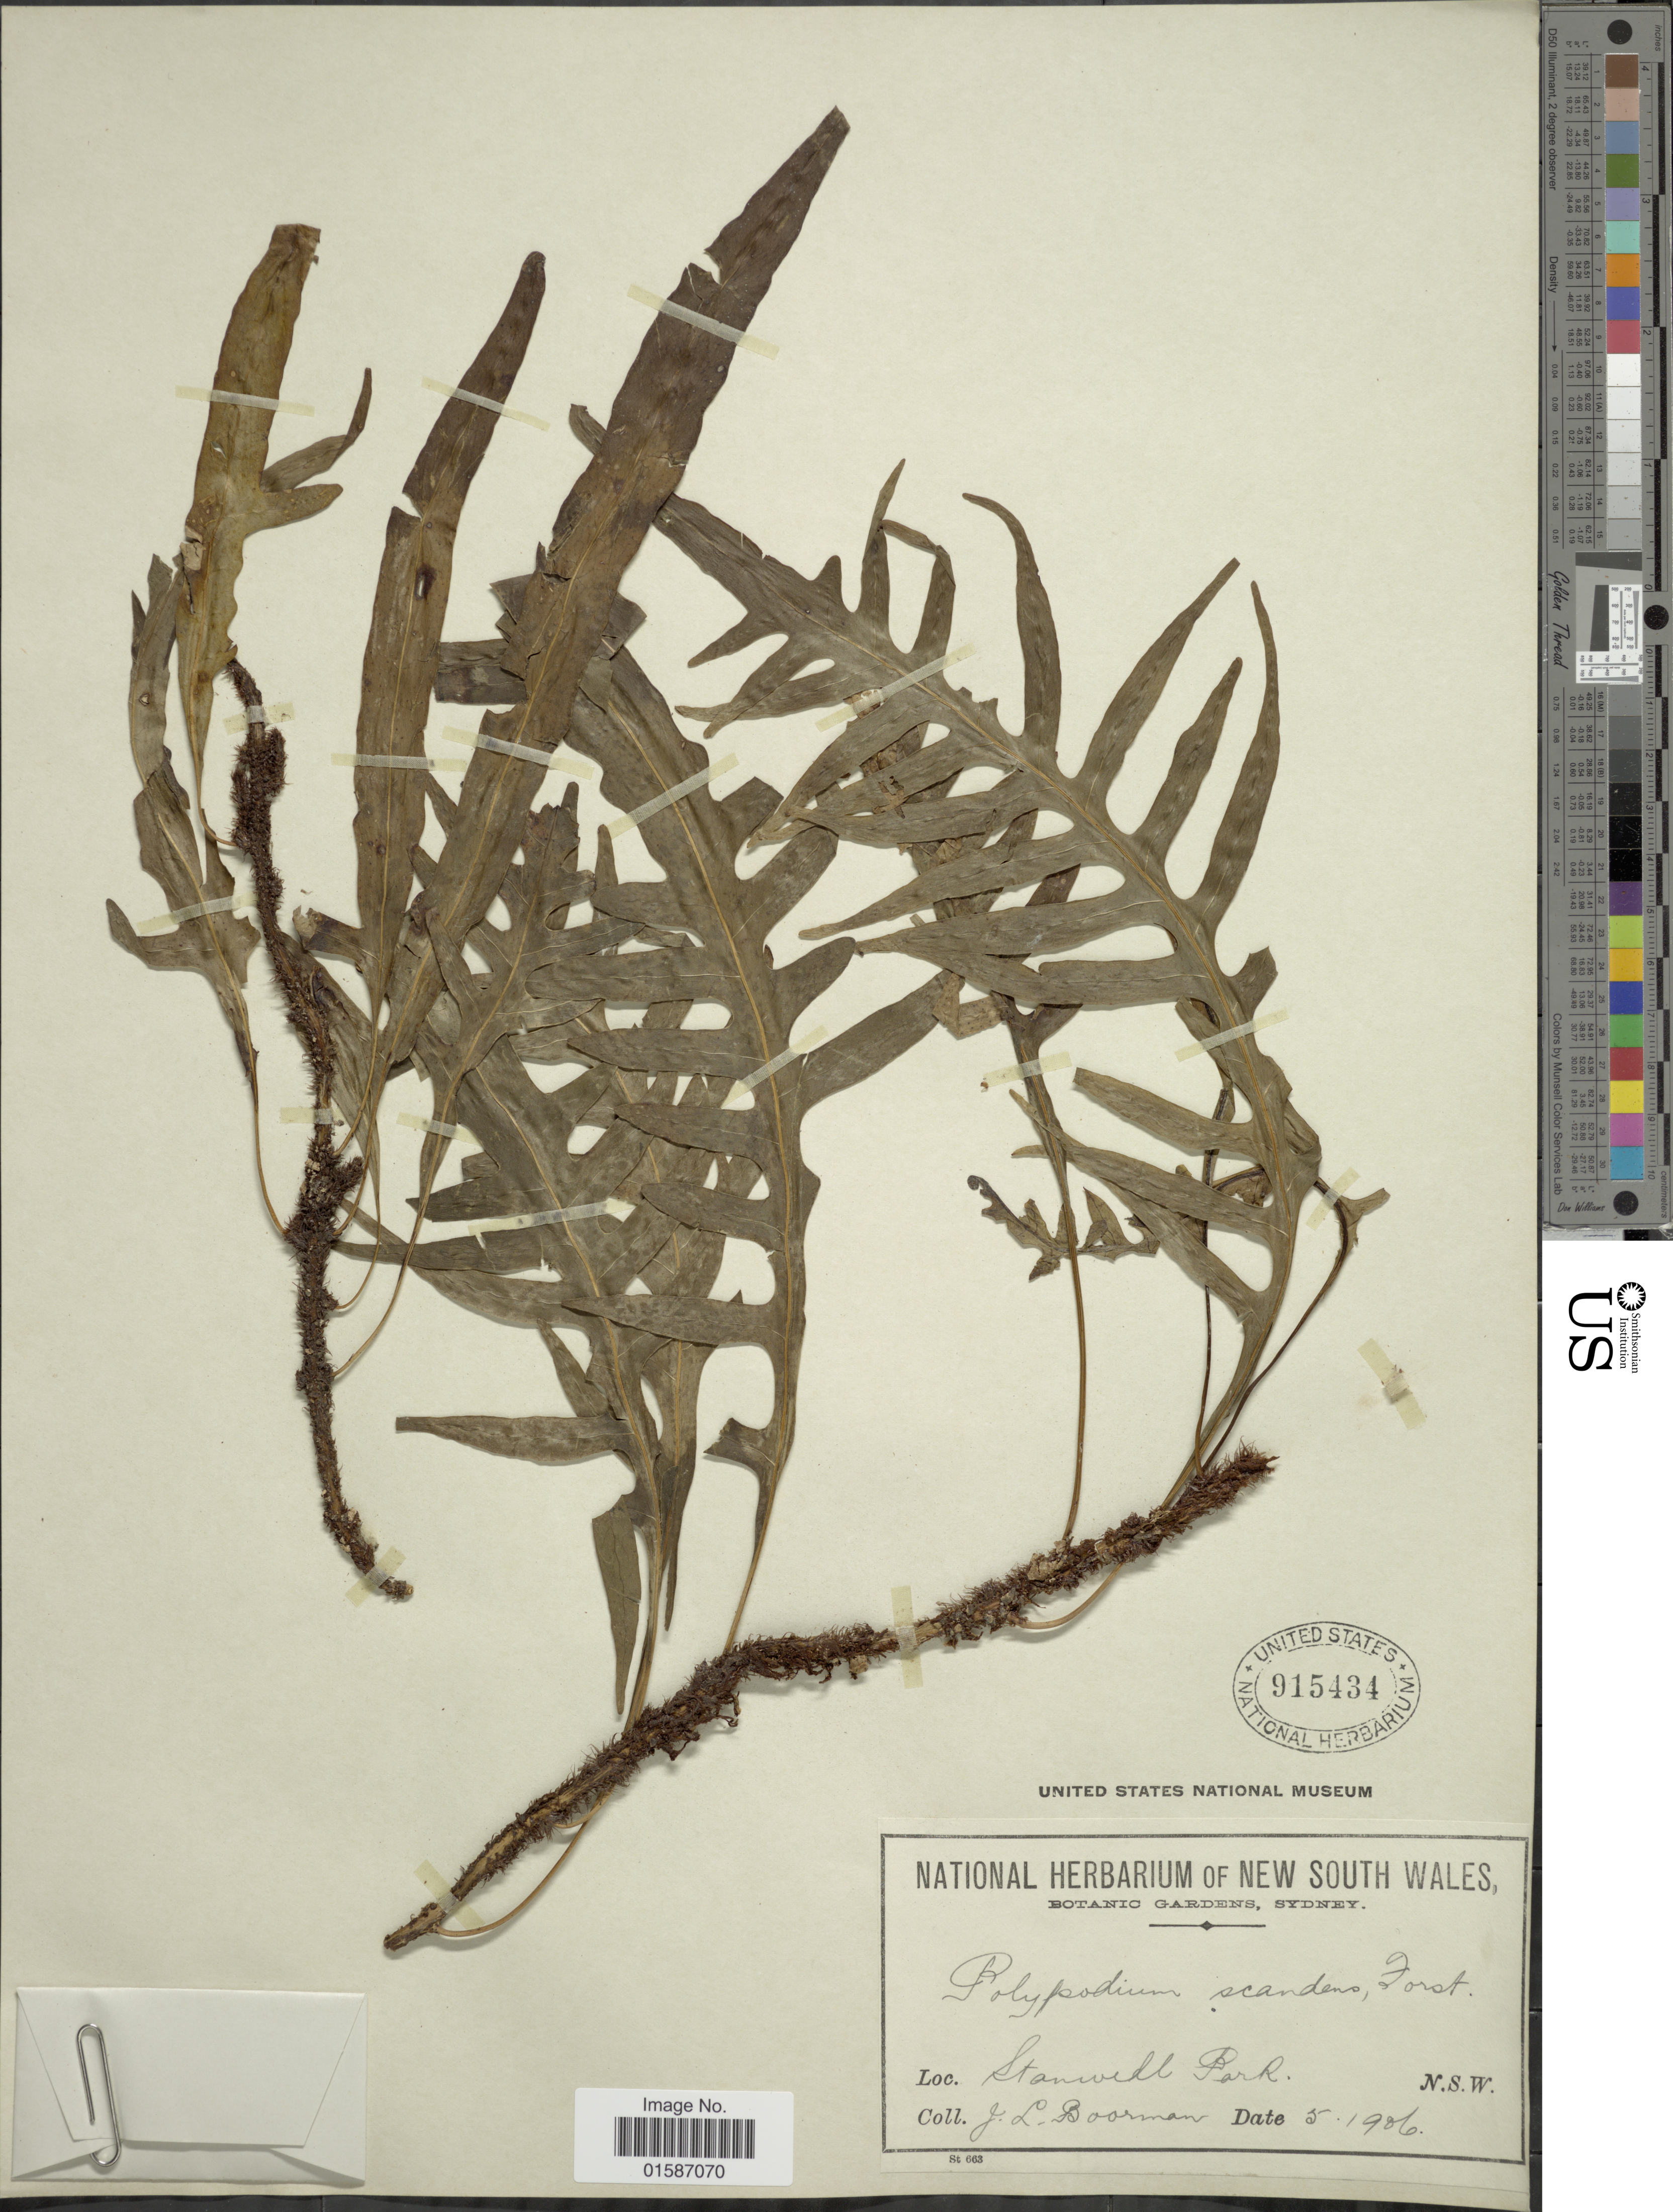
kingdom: Plantae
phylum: Tracheophyta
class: Polypodiopsida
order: Polypodiales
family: Polypodiaceae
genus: Microsorum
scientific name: Microsorum scandens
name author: Tindale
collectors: J. Boorman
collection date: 1906-05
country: Australia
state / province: New South Wales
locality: Stanwell Park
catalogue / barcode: US 915434